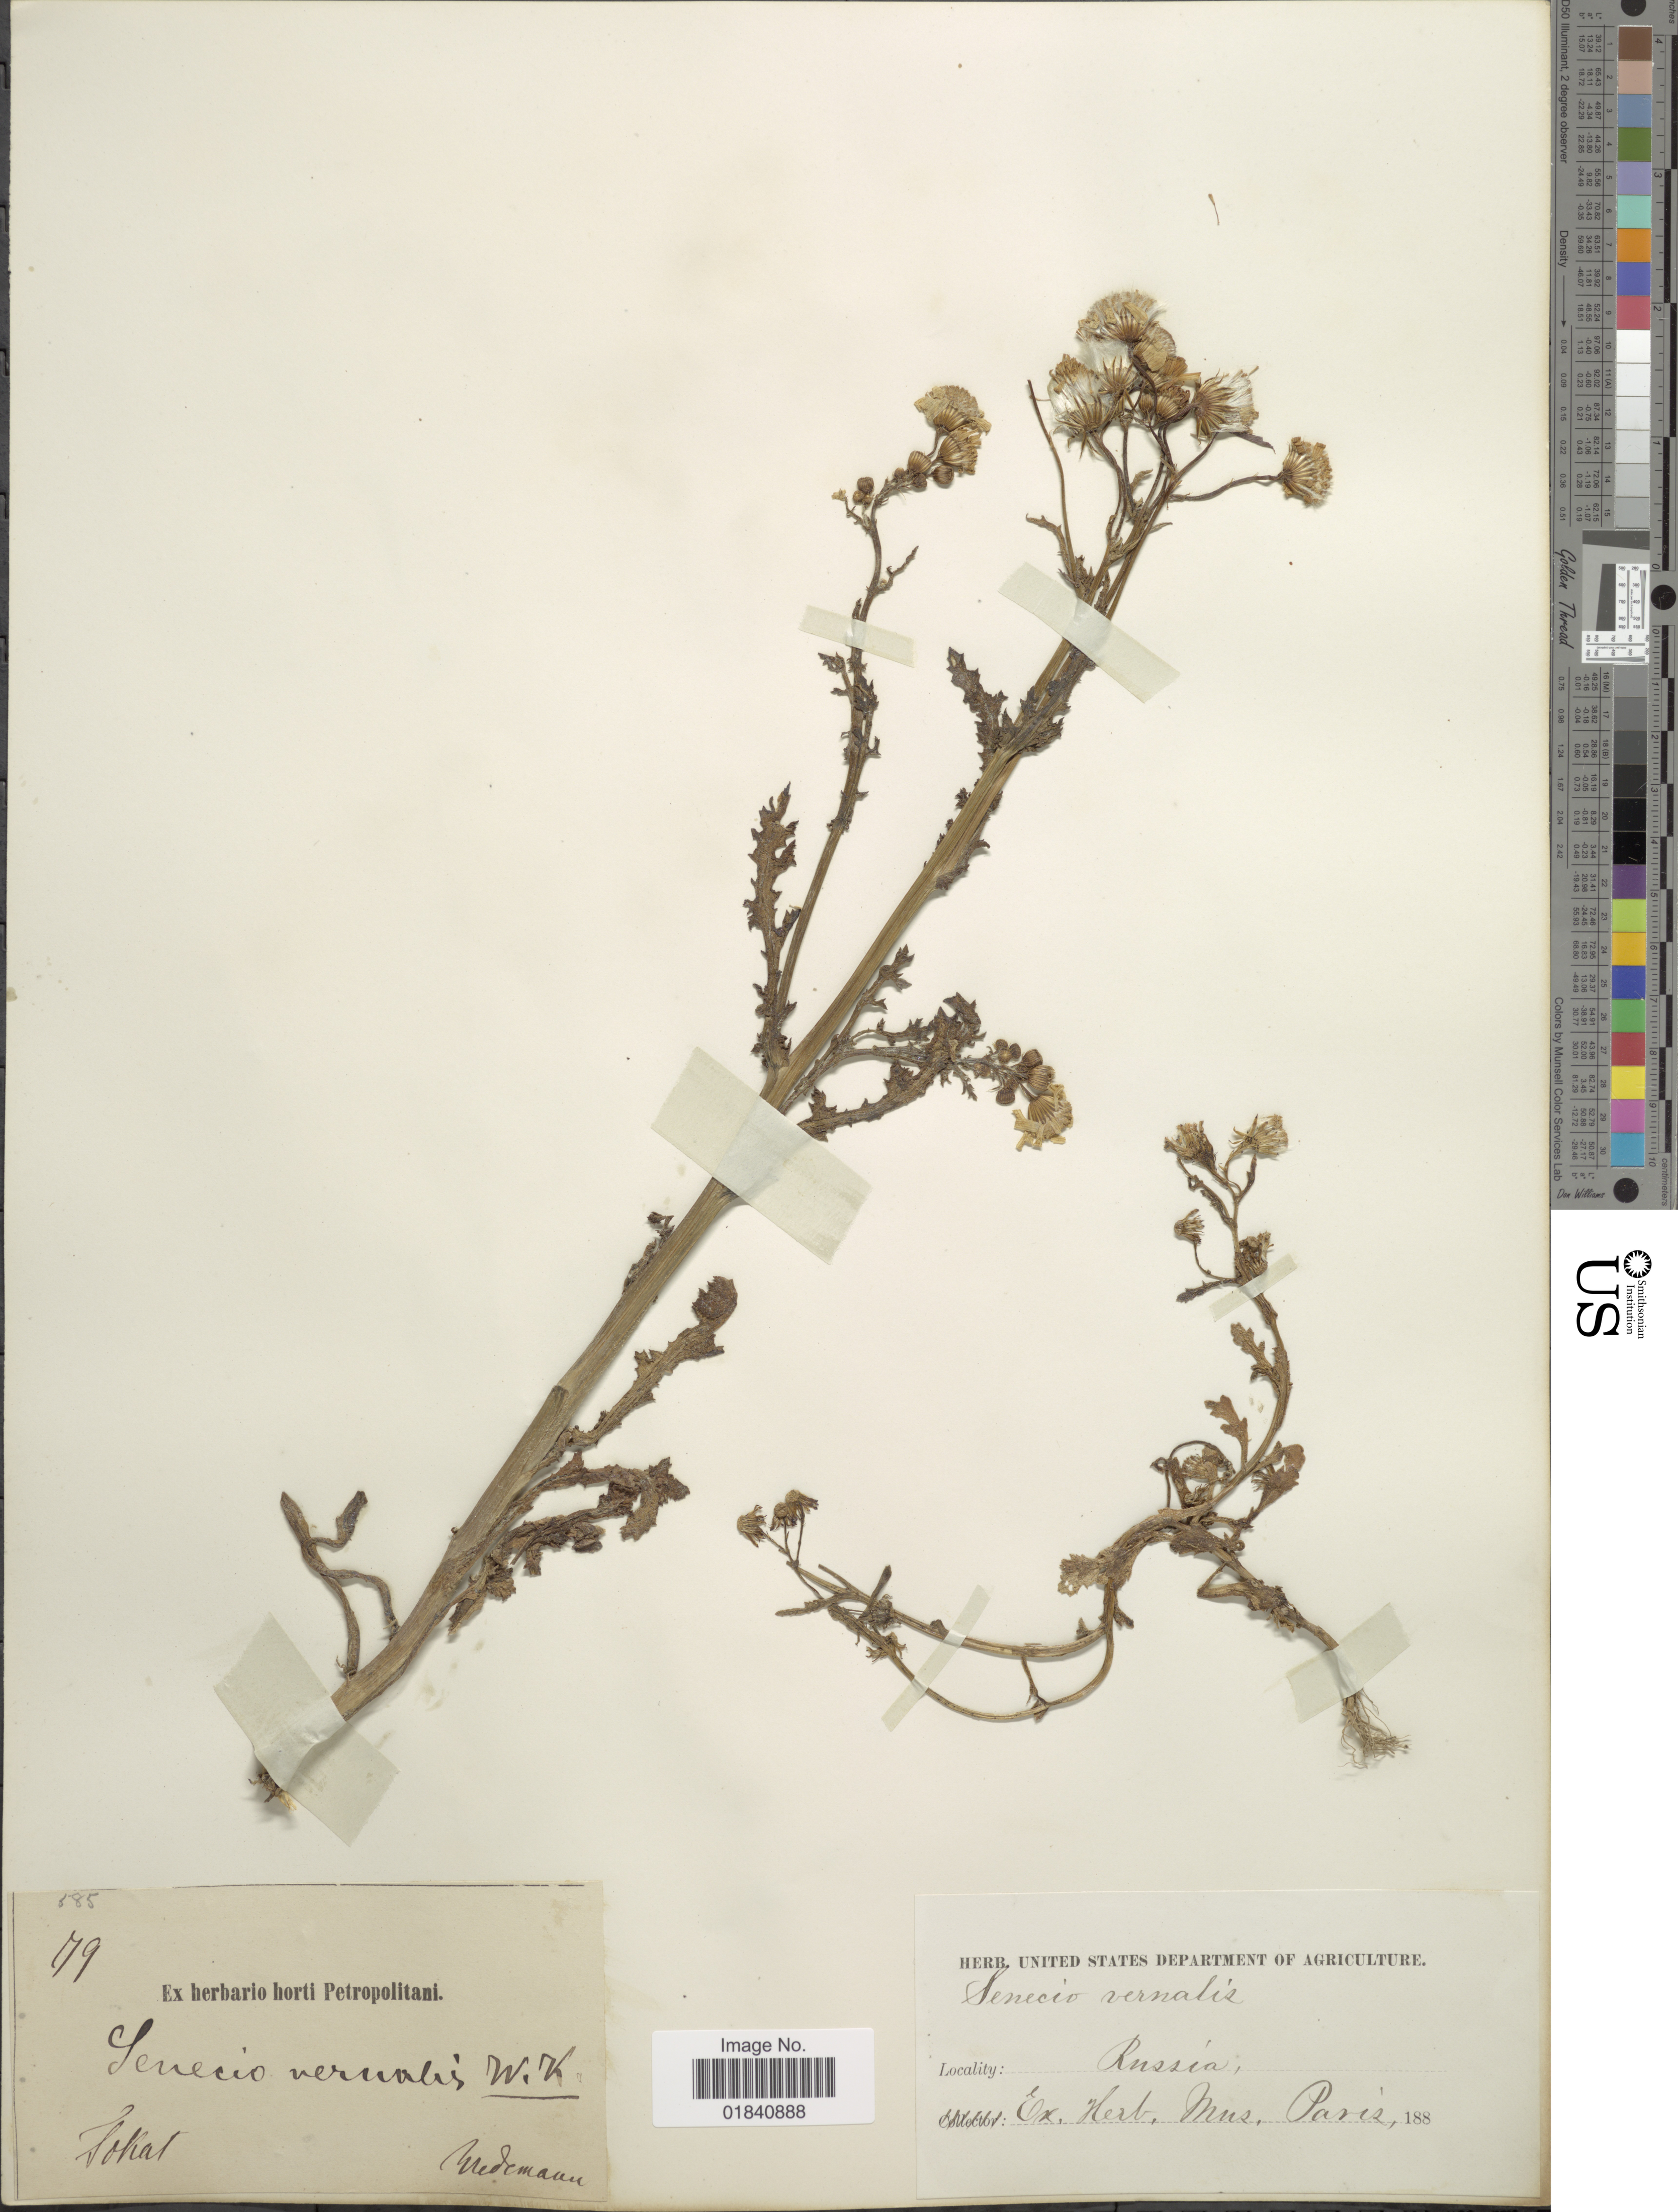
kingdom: Plantae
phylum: Tracheophyta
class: Magnoliopsida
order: Asterales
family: Asteraceae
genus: Senecio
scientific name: Senecio leucanthemifolius subsp. vernalis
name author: (Waldst. & Kit.) Greuter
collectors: Wiedemann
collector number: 79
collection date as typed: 188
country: Russian Federation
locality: Tokat, "Russia" [probably Turkey]